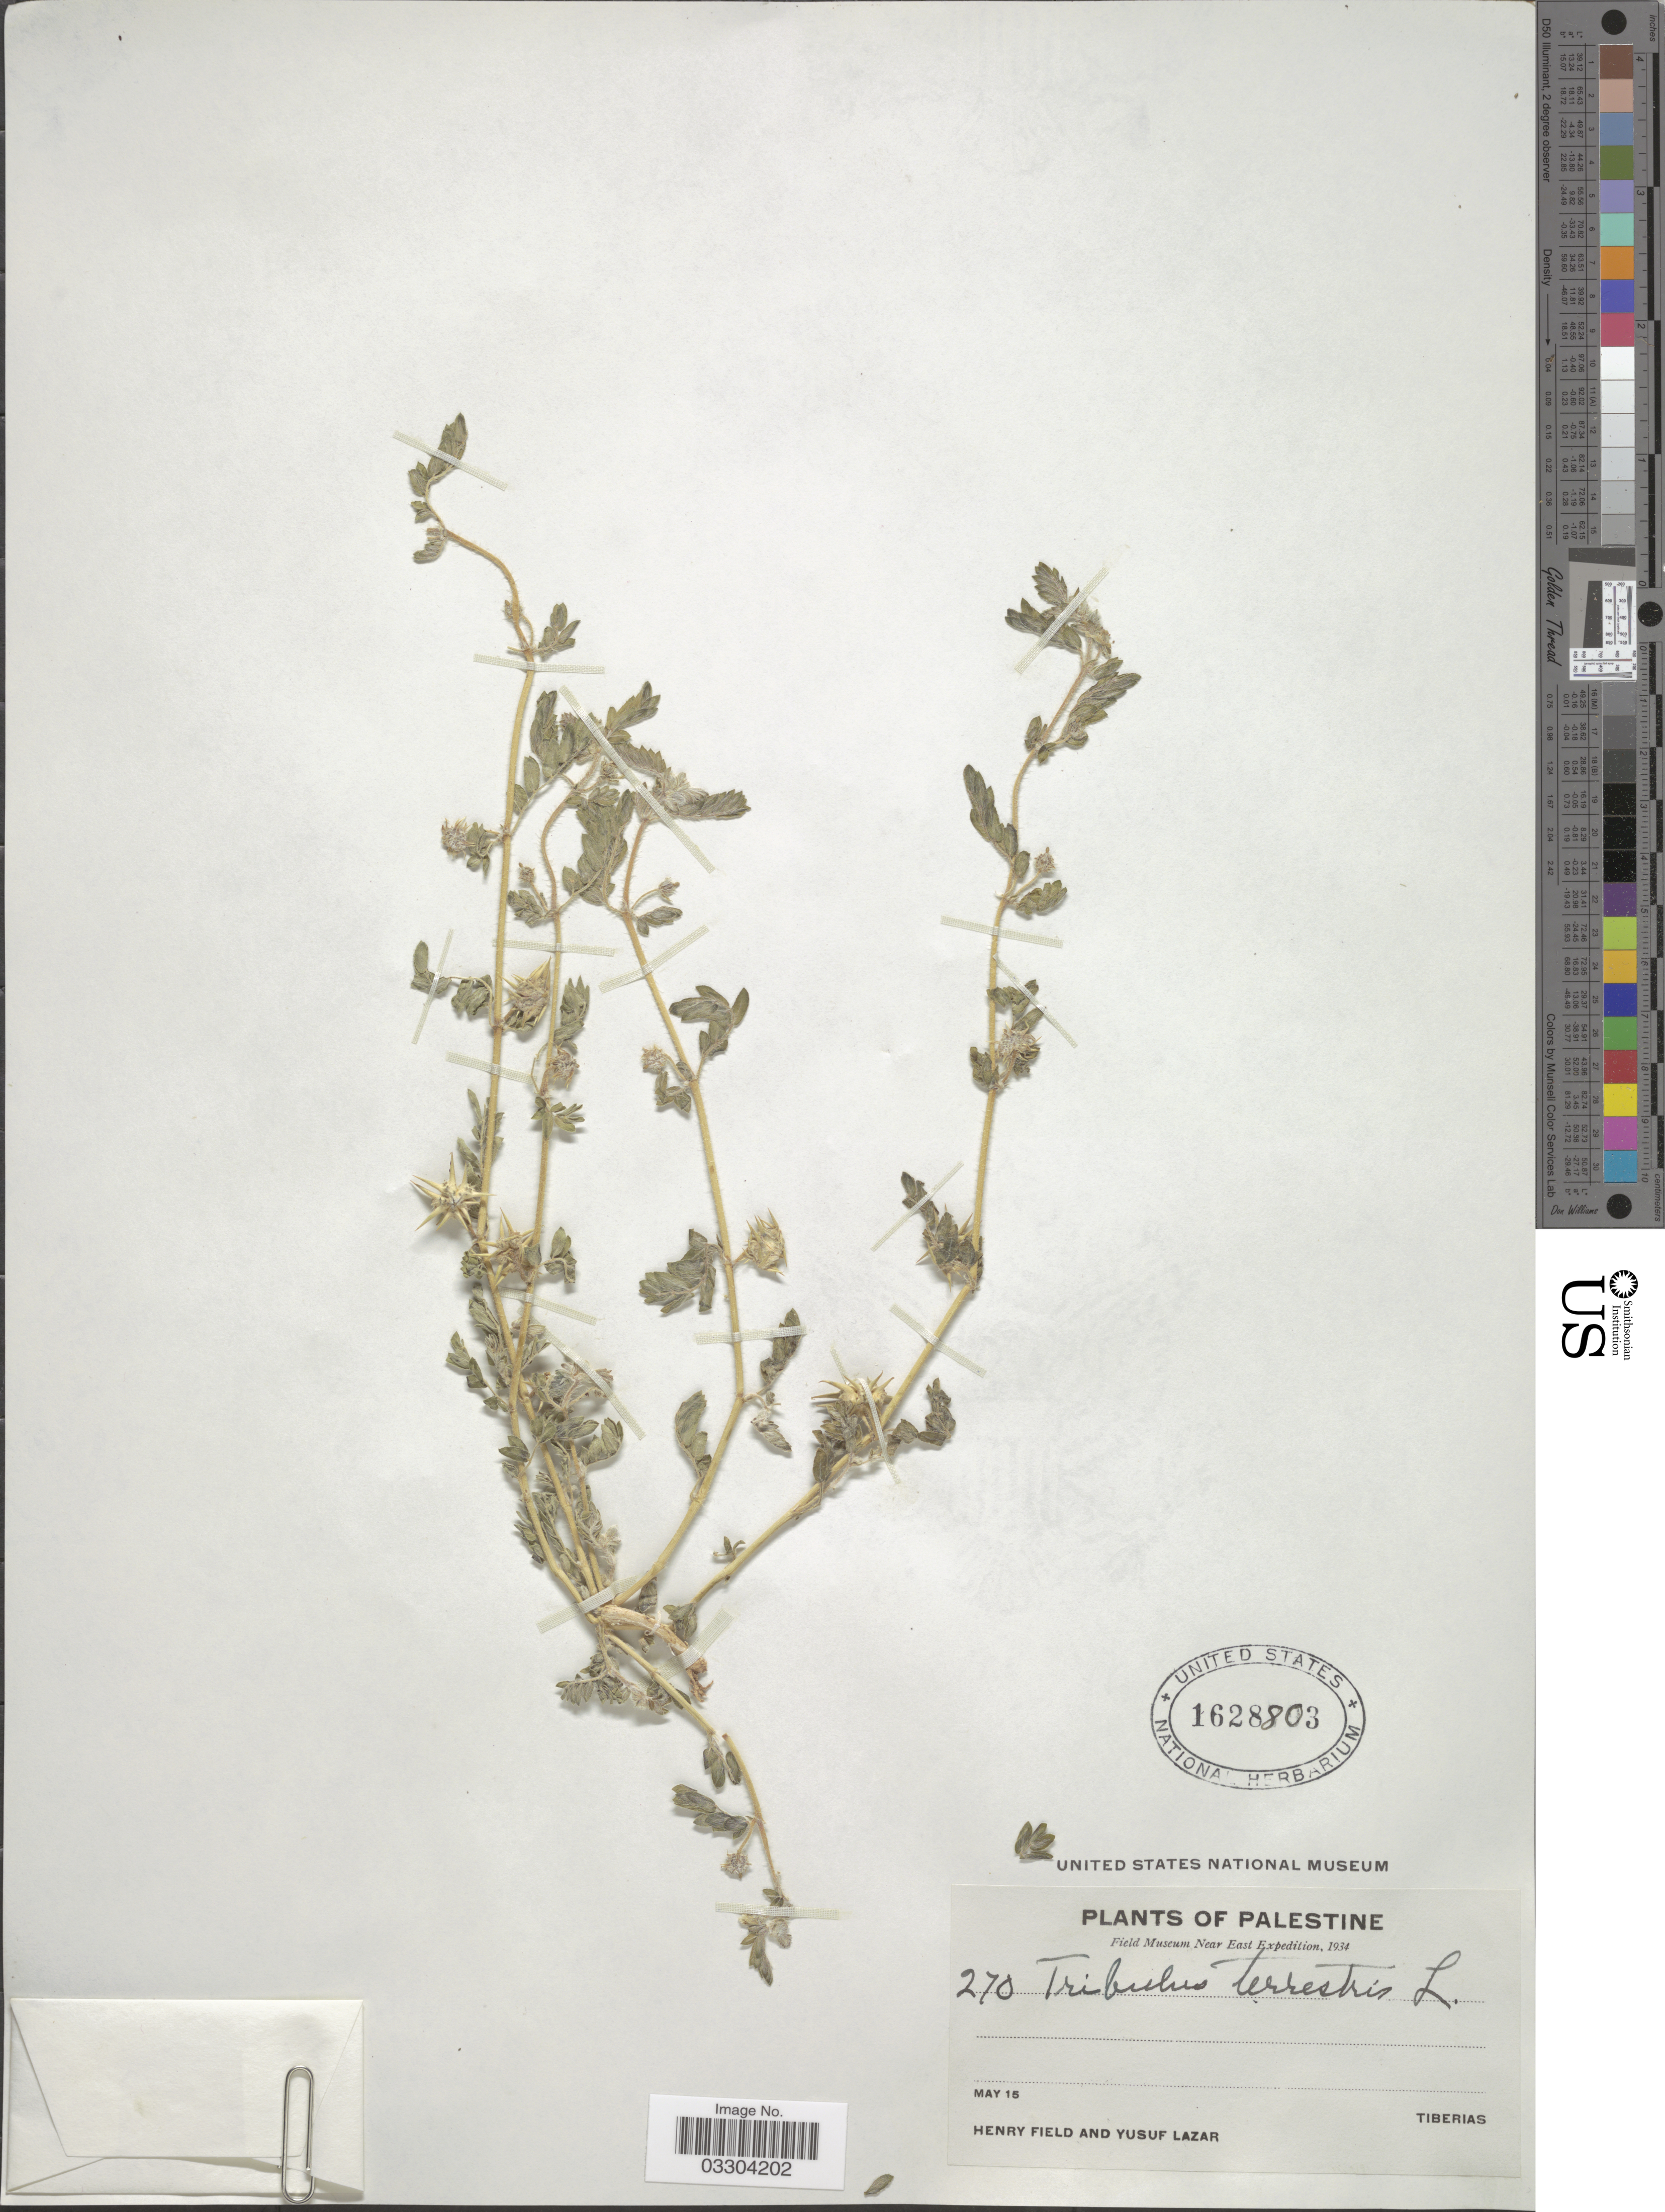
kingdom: Plantae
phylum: Tracheophyta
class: Magnoliopsida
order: Zygophyllales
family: Zygophyllaceae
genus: Tribulus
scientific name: Tribulus terrestris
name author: L.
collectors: H. Field & Y. Lazar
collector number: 270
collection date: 1934-05-15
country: Israel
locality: Palestine, Tiberias.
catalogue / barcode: US 1628803